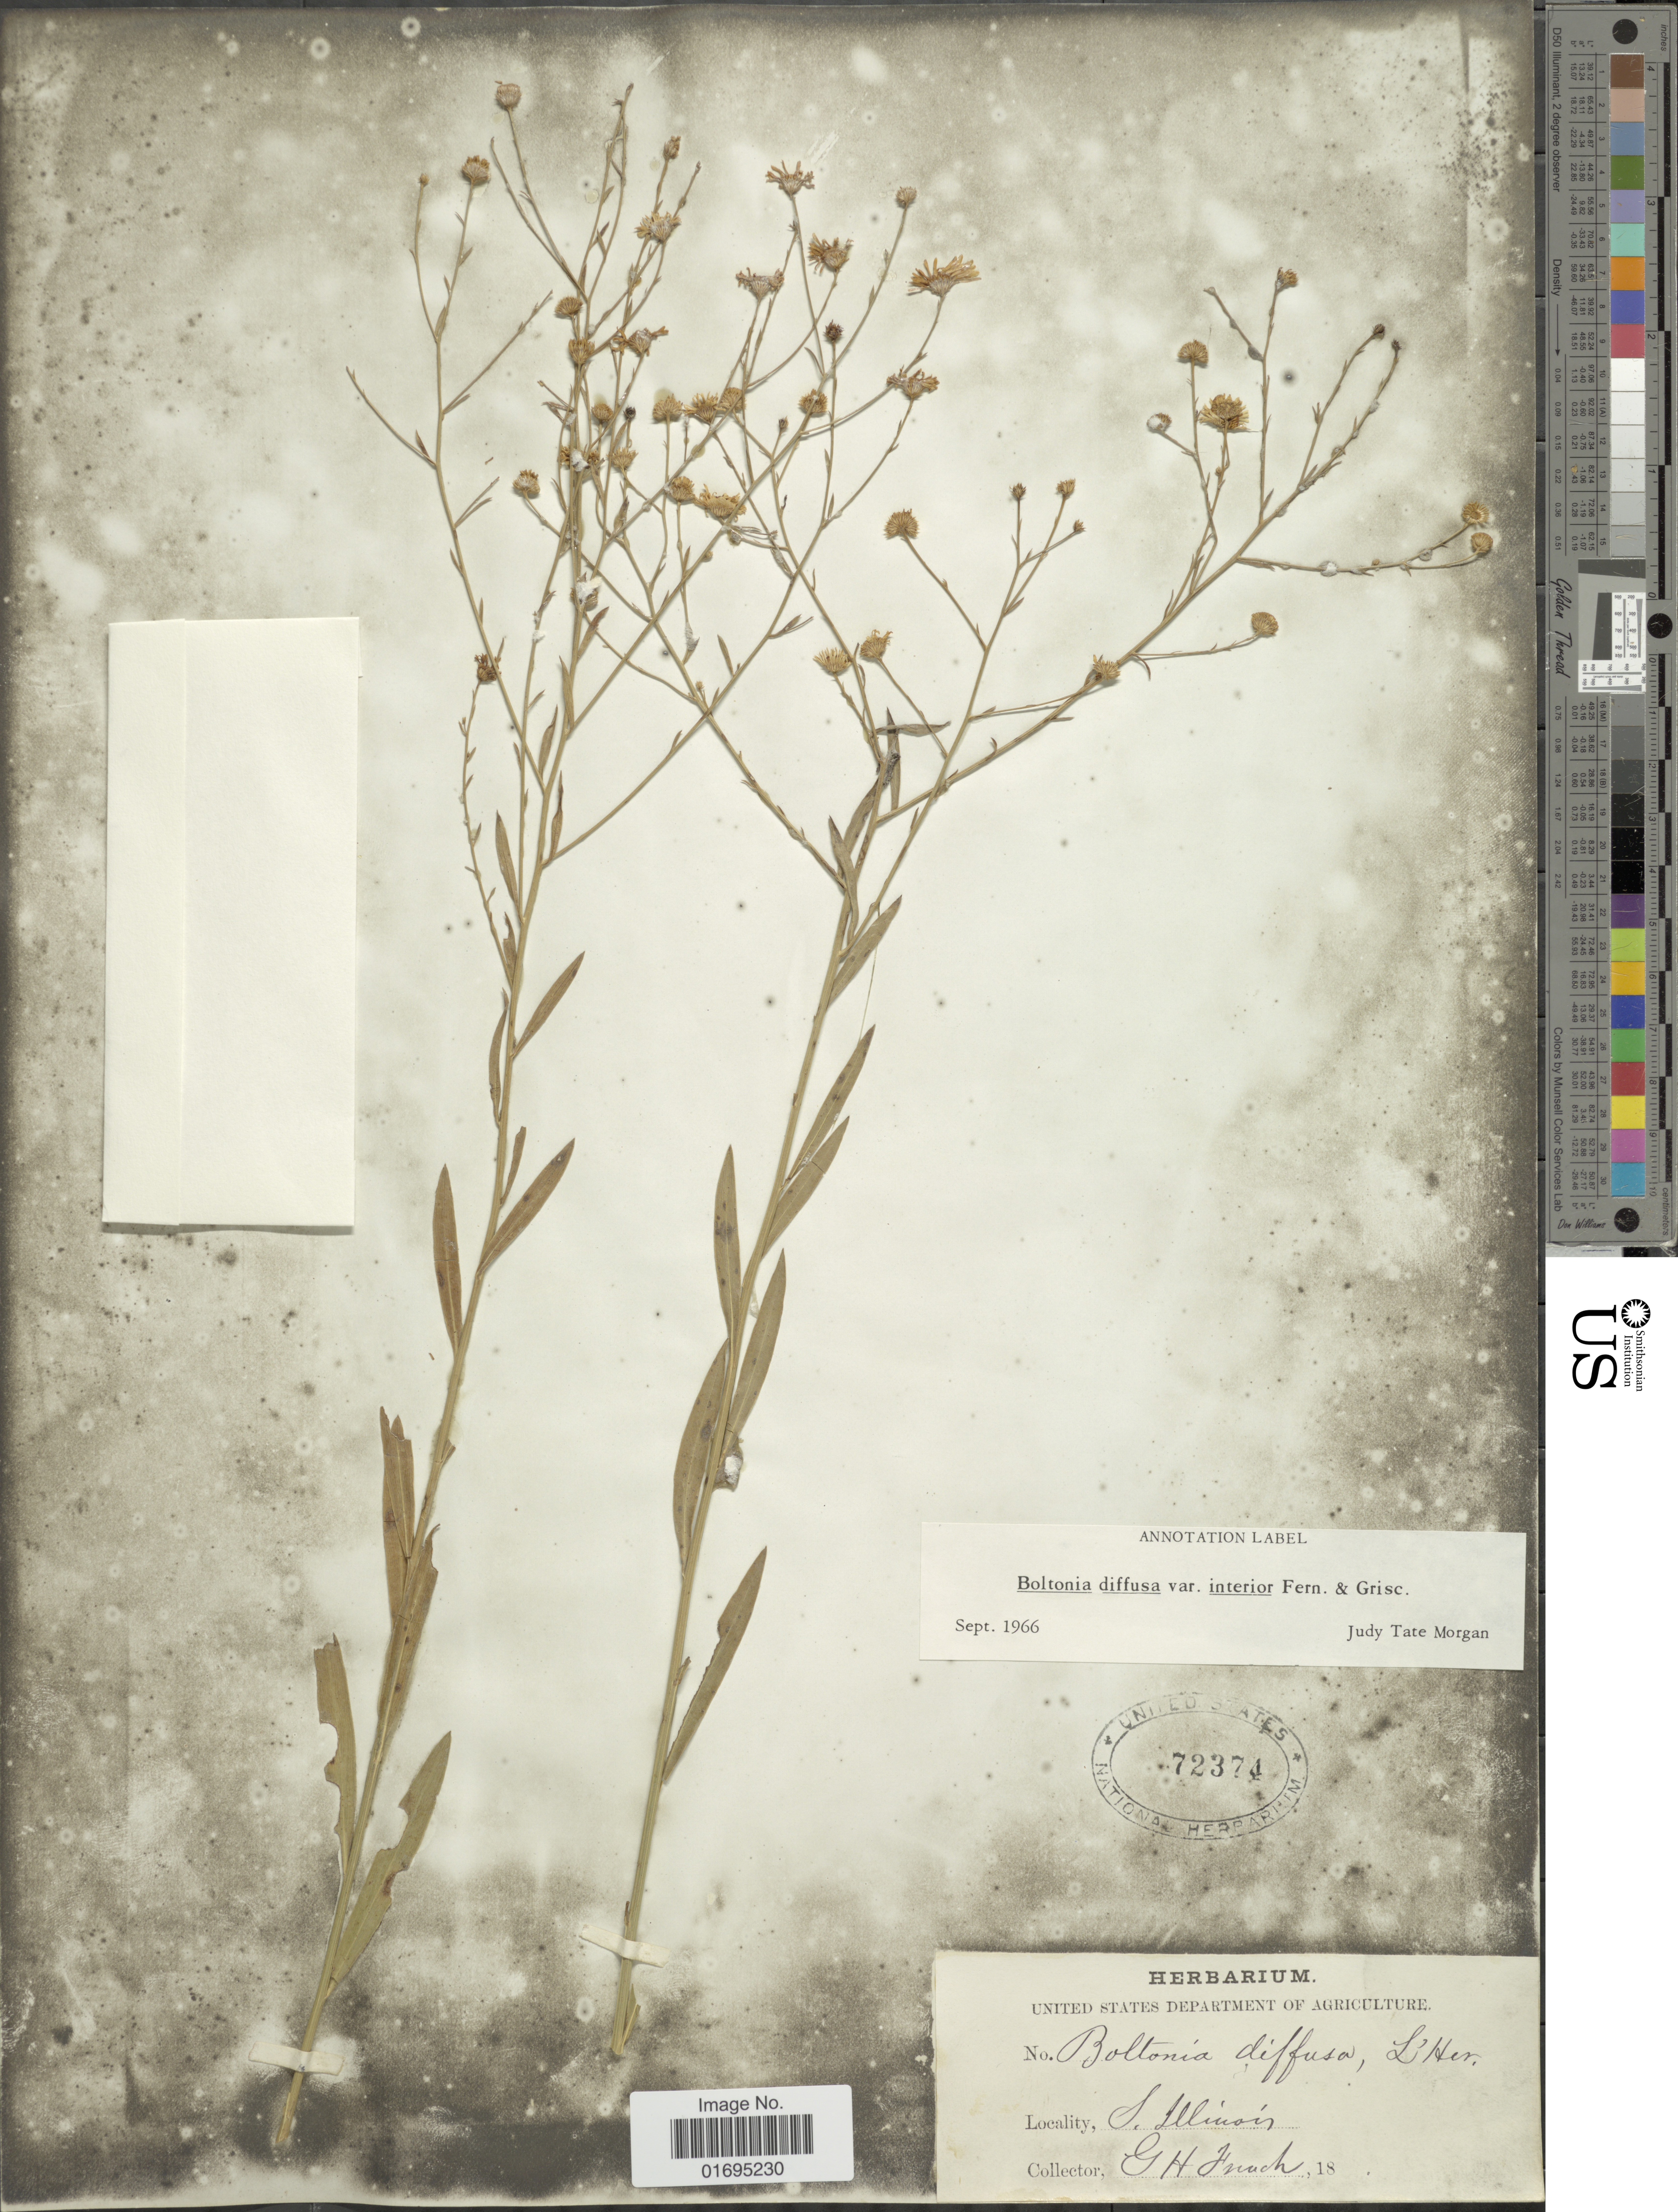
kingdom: Plantae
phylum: Tracheophyta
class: Magnoliopsida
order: Asterales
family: Asteraceae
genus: Boltonia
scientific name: Boltonia diffusa var. interior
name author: Fernald & Griscom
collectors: G. H. French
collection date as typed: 18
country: United States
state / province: Illinois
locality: S. Illinois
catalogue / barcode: US 72374